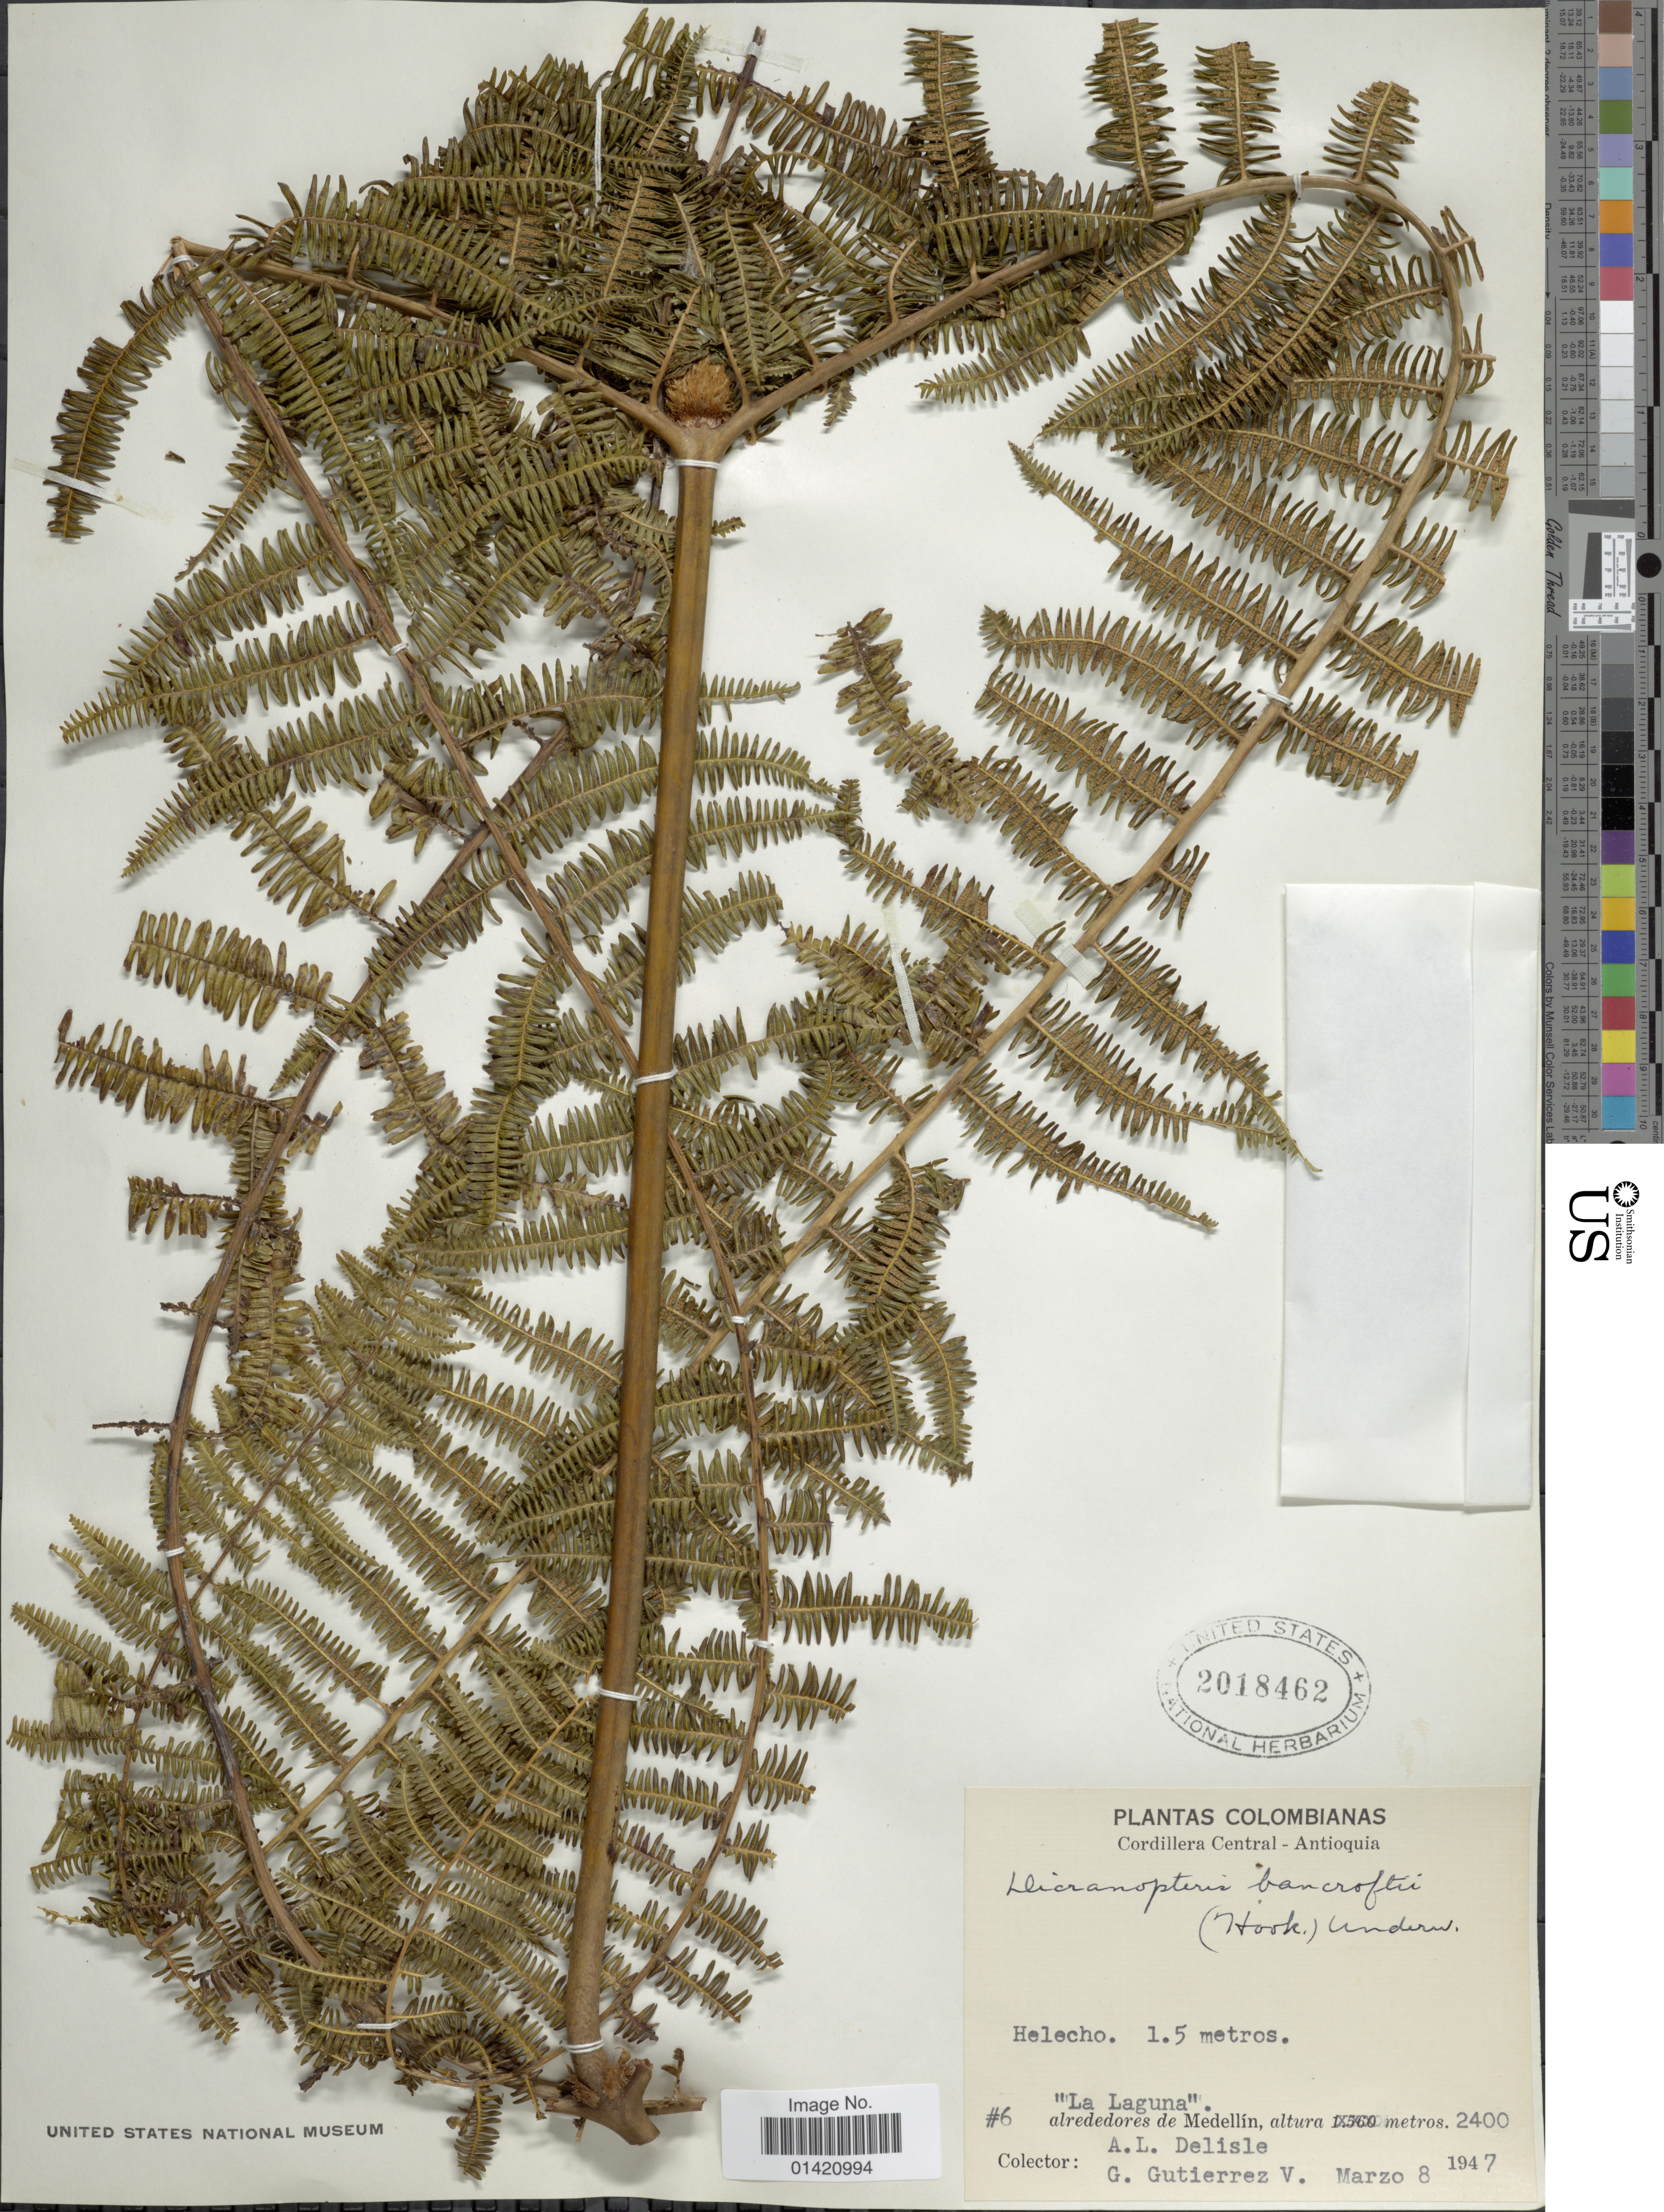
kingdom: Plantae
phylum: Tracheophyta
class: Polypodiopsida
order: Gleicheniales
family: Gleicheniaceae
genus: Diplopterygium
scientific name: Diplopterygium bancroftii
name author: (Hook.) A.R. Sm.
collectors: A. Delisle & G. Gutiérrez V.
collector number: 6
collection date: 1947-03-08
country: Colombia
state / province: Antioquia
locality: Cordillera Central - Antioquia. 'La Laguna'. alrededores de Medellin.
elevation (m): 2400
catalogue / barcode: US 2018462